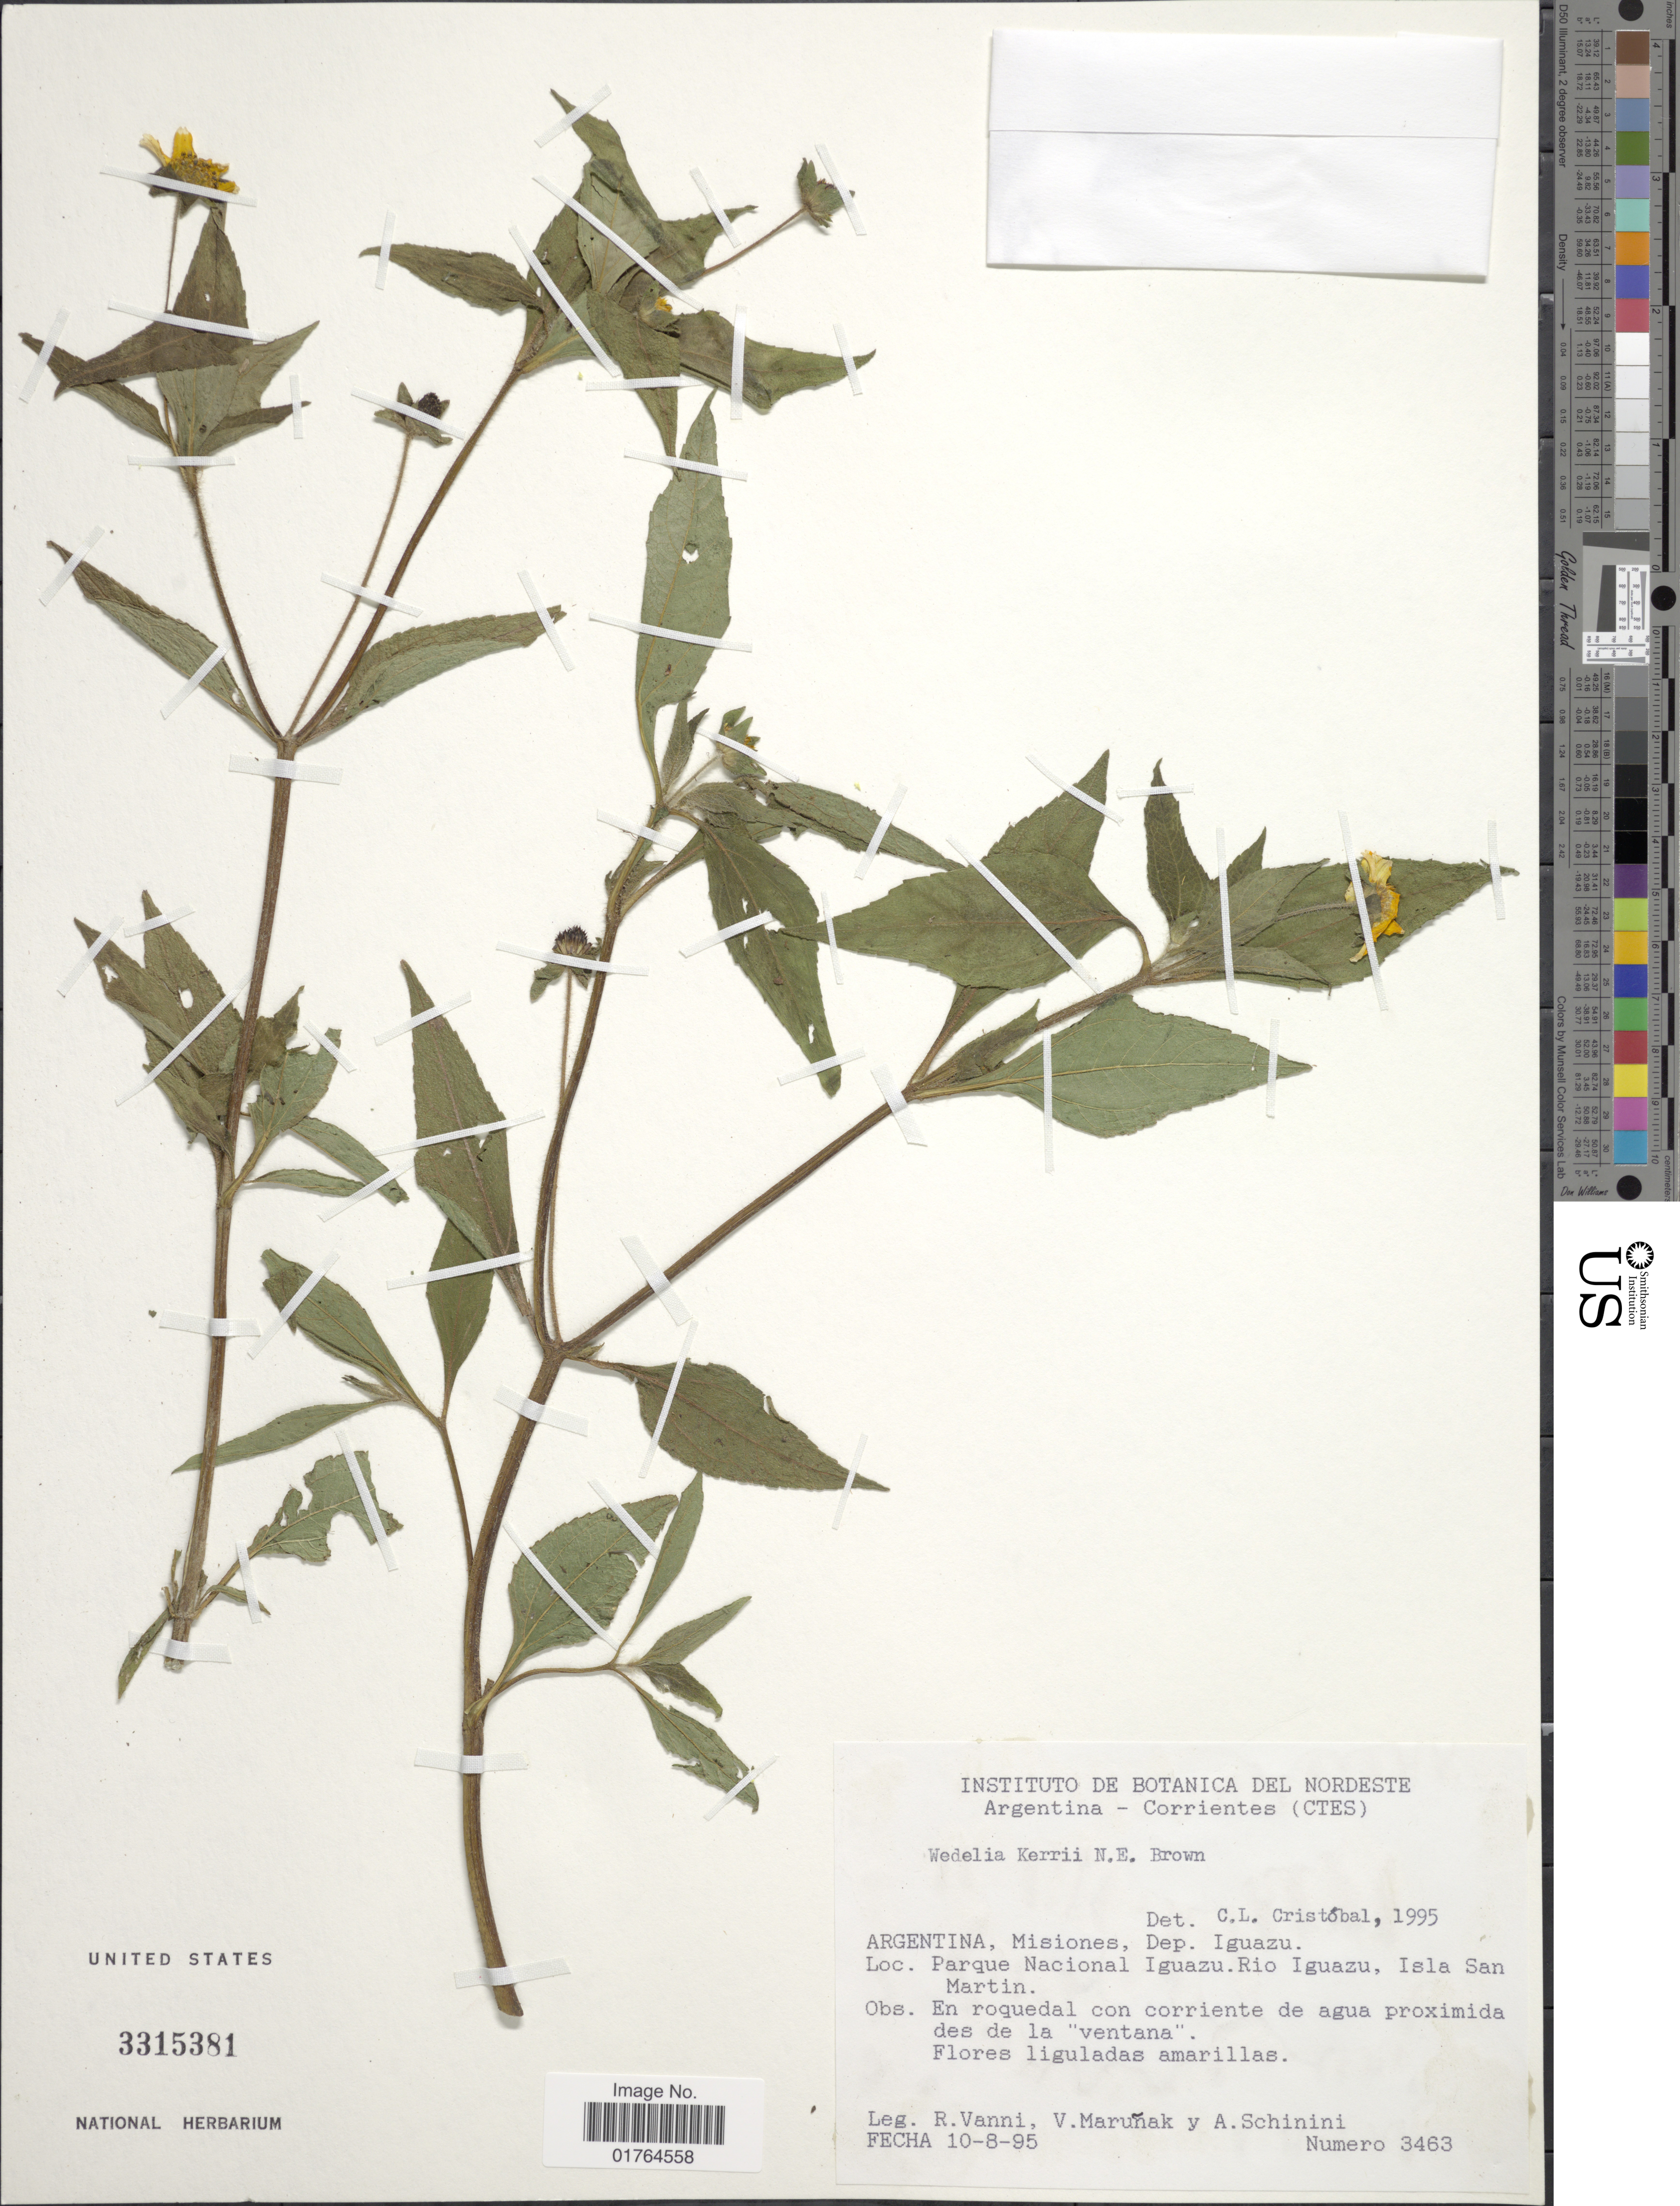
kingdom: Plantae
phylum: Tracheophyta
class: Magnoliopsida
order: Asterales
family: Asteraceae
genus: Wedelia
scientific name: Wedelia kerrii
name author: N.E. Br.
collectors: R. Vanni, V. Maruñak & A. Schinini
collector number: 3463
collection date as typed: Transcribed d/m/y: 10/8/95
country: Argentina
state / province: Misiones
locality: Dep. Iguazu, Parque Nacional Iguazu, Rio Iguazu, Isla San Martin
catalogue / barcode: US 3315381